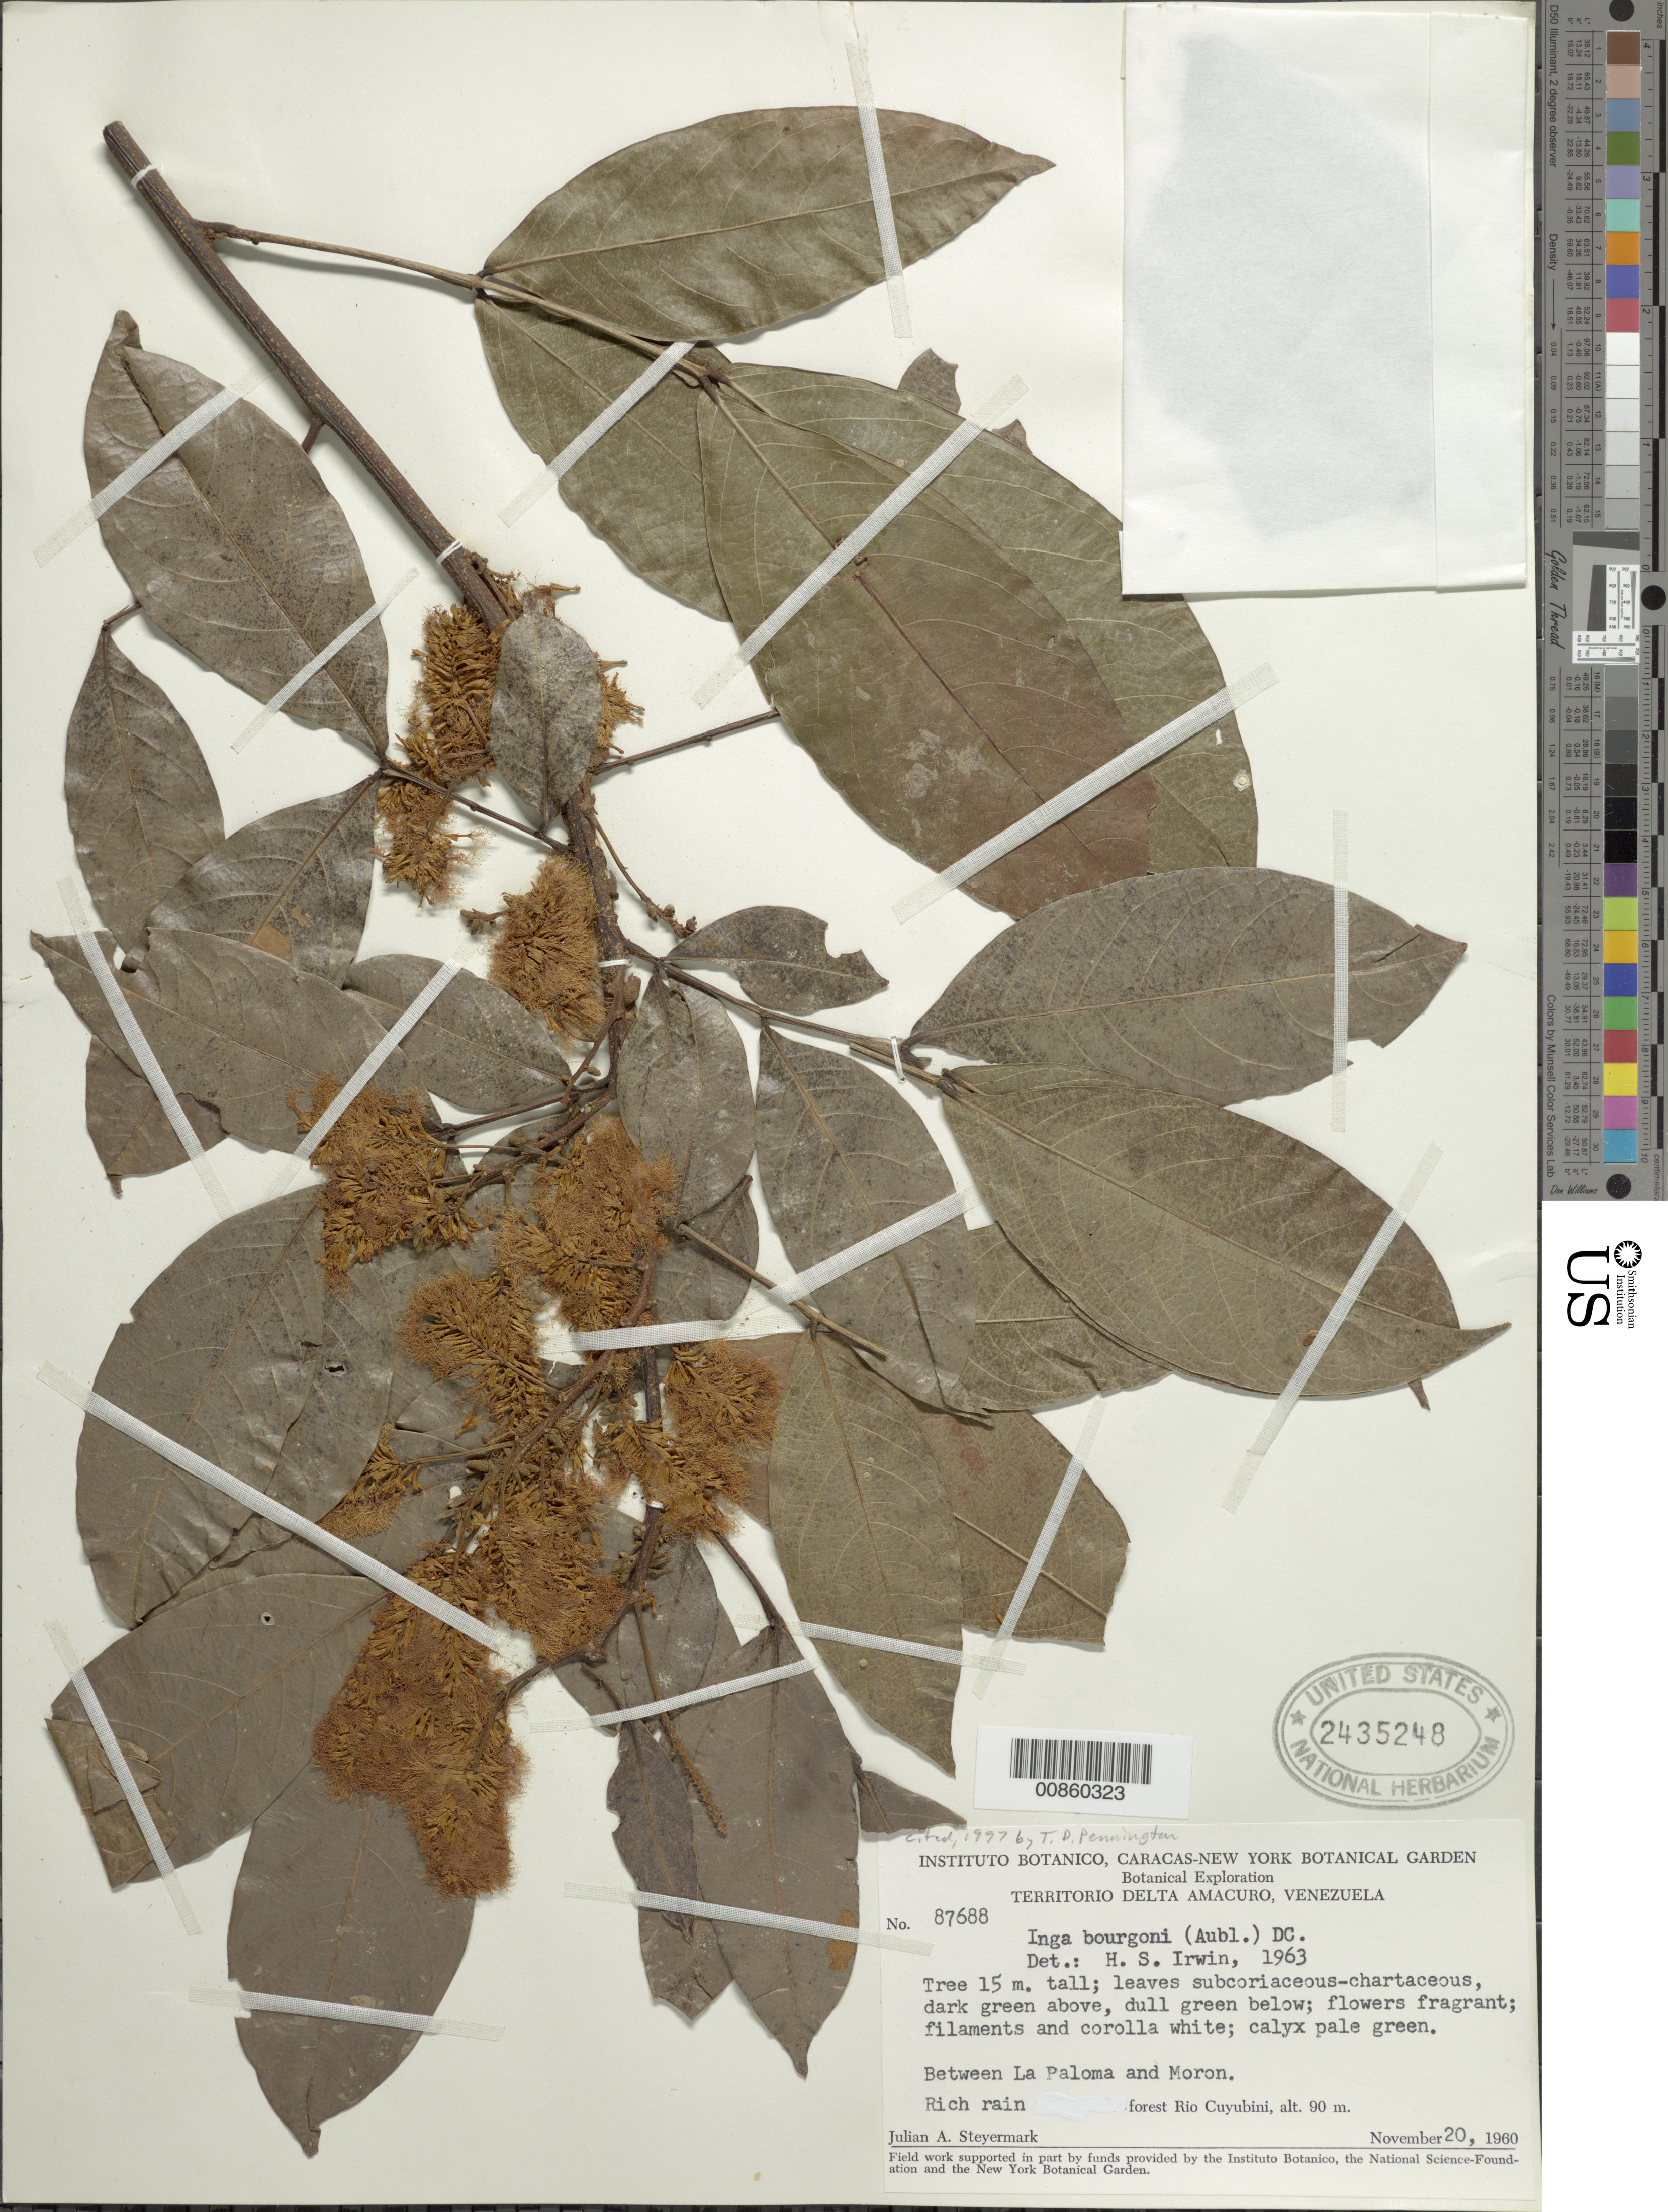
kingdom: Plantae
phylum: Tracheophyta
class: Magnoliopsida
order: Fabales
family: Fabaceae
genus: Inga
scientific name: Inga bourgoni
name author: (Aubl.) DC.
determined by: Irwin, Howard S.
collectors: J. Steyermark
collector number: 87688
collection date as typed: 20-Nov-60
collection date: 1960-11-20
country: Venezuela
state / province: Delta Amacuro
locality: Río Cuyubini, between La Paloma and Moron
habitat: Rich rain forest.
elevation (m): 90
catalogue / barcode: US 2435248